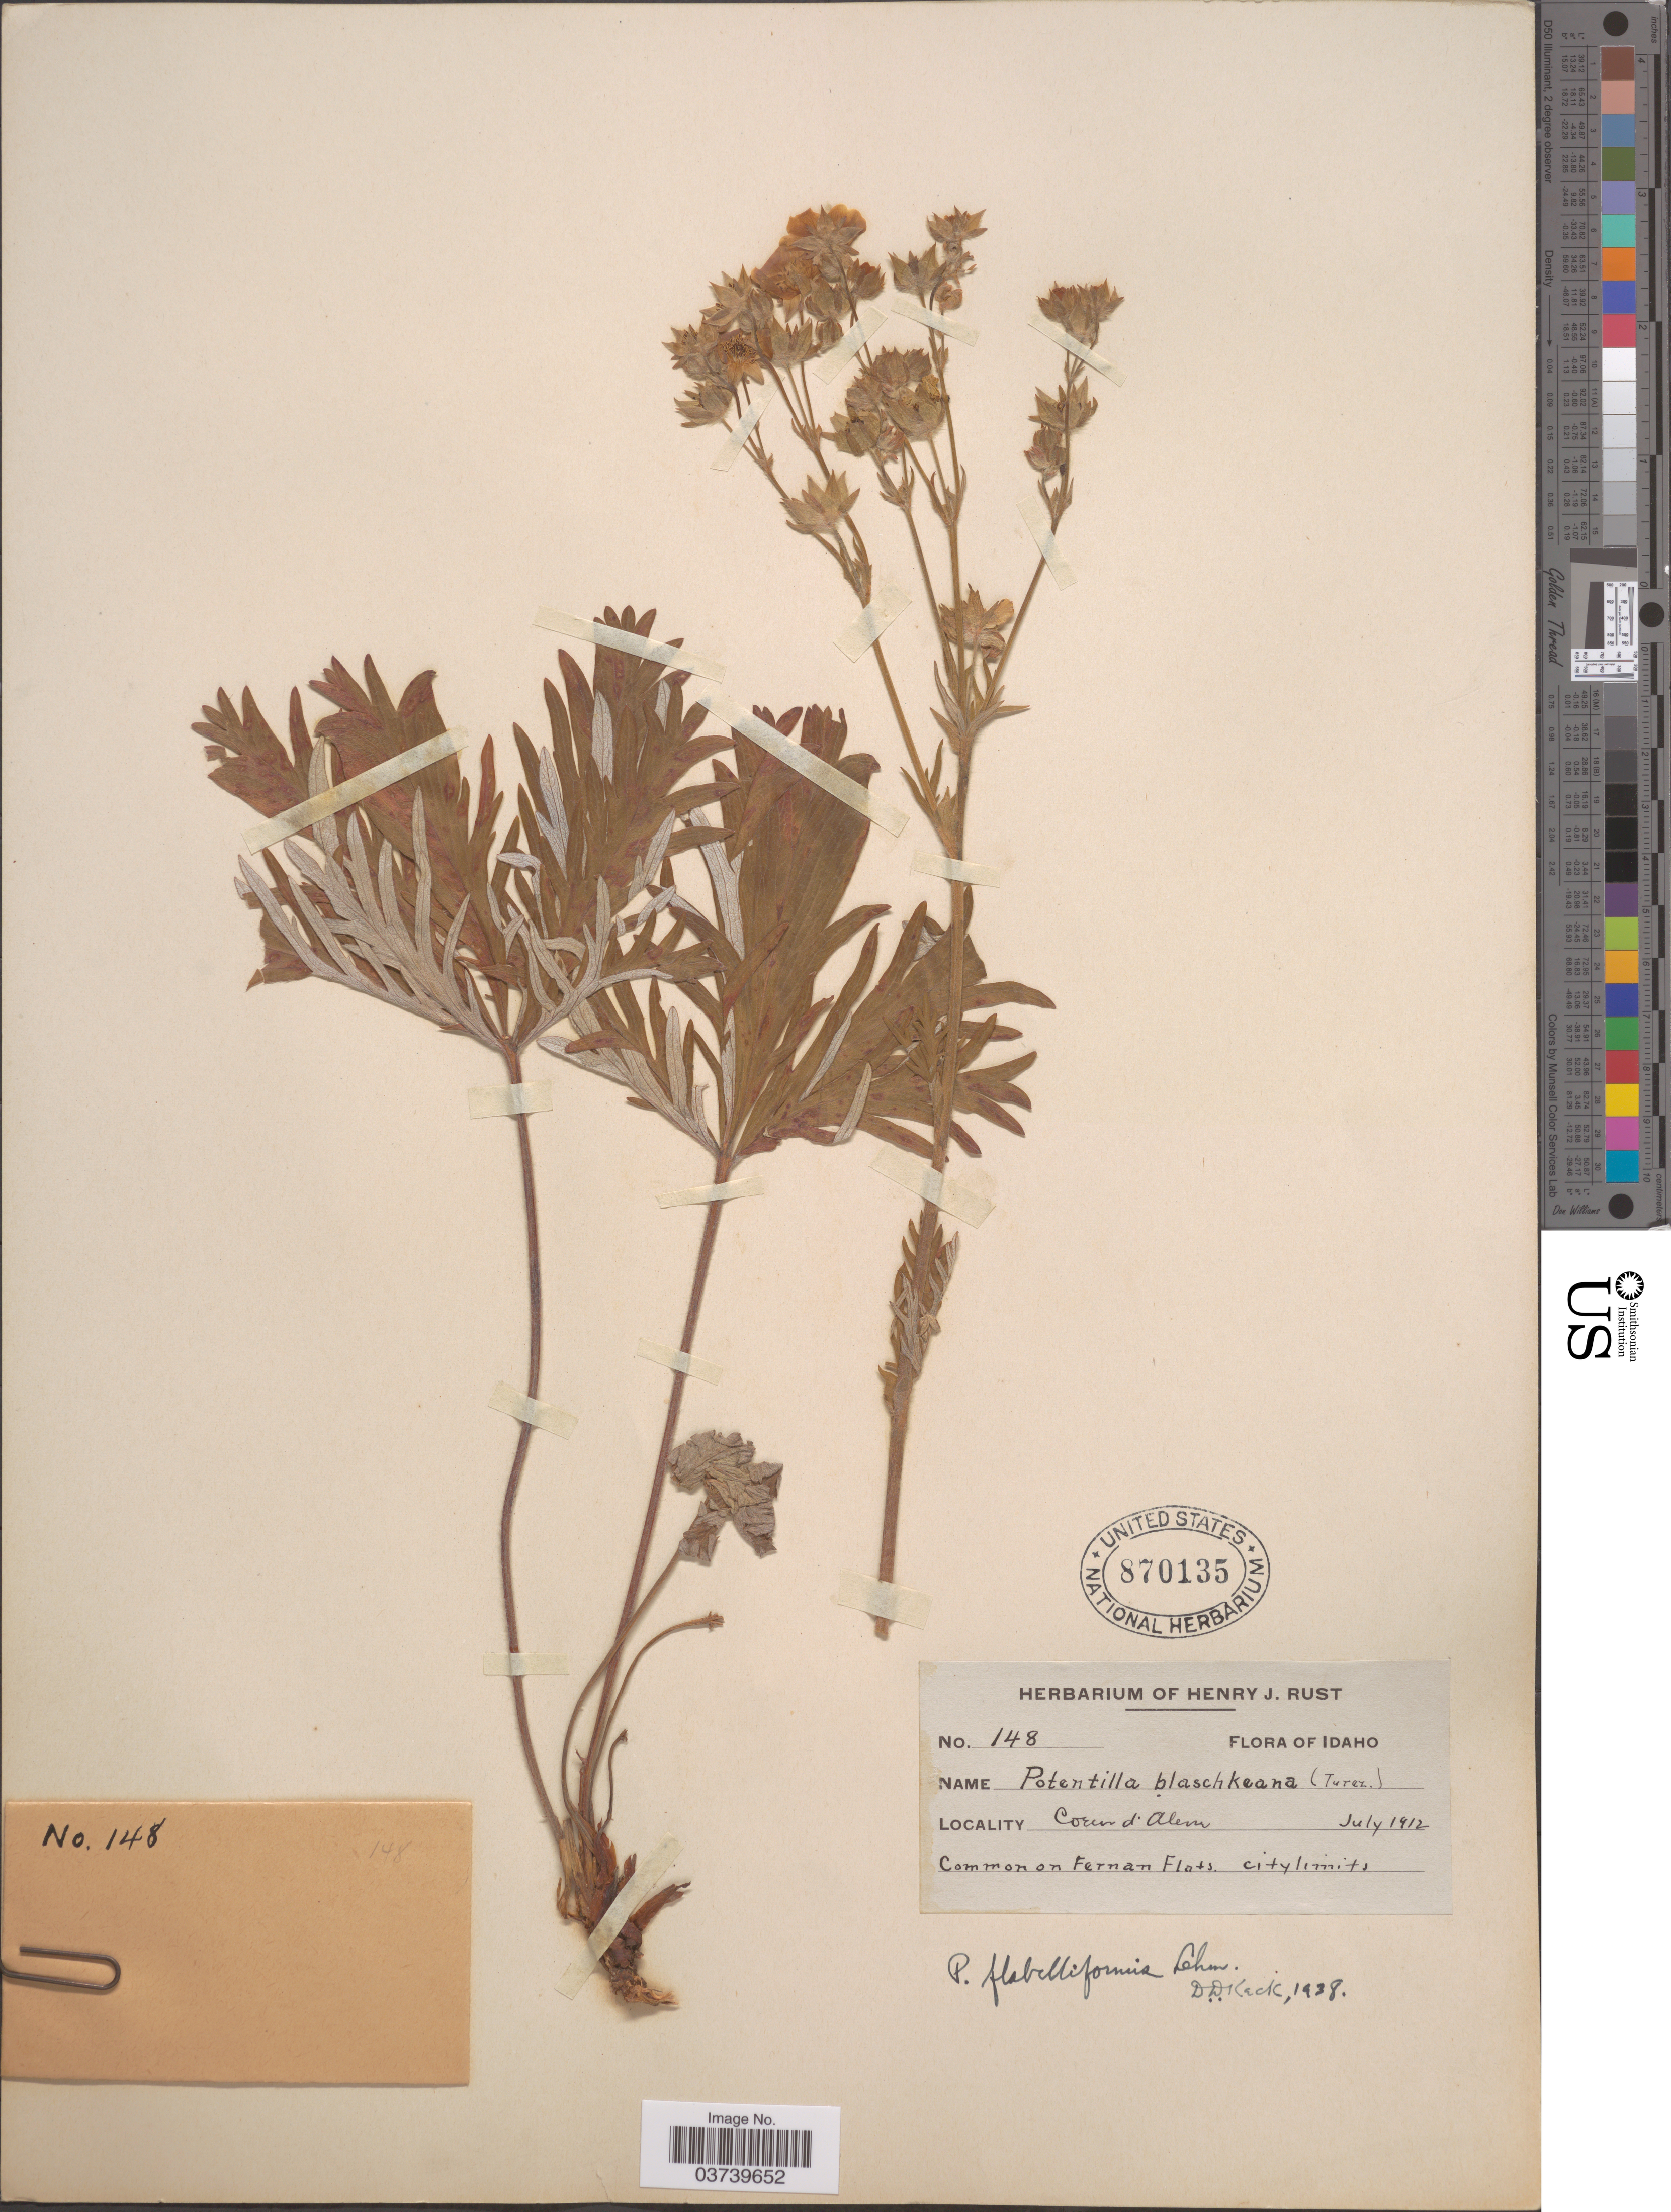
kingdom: Plantae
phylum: Tracheophyta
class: Magnoliopsida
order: Rosales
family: Rosaceae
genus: Potentilla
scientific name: Potentilla gracilis var. flabelliformis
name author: (Lehm.) Nutt.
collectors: ex herb. Henry J. Rust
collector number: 148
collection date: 1912-07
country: United States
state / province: Idaho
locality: Coeur d'Alene. Common on Fernan Flats.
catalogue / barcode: US 870135